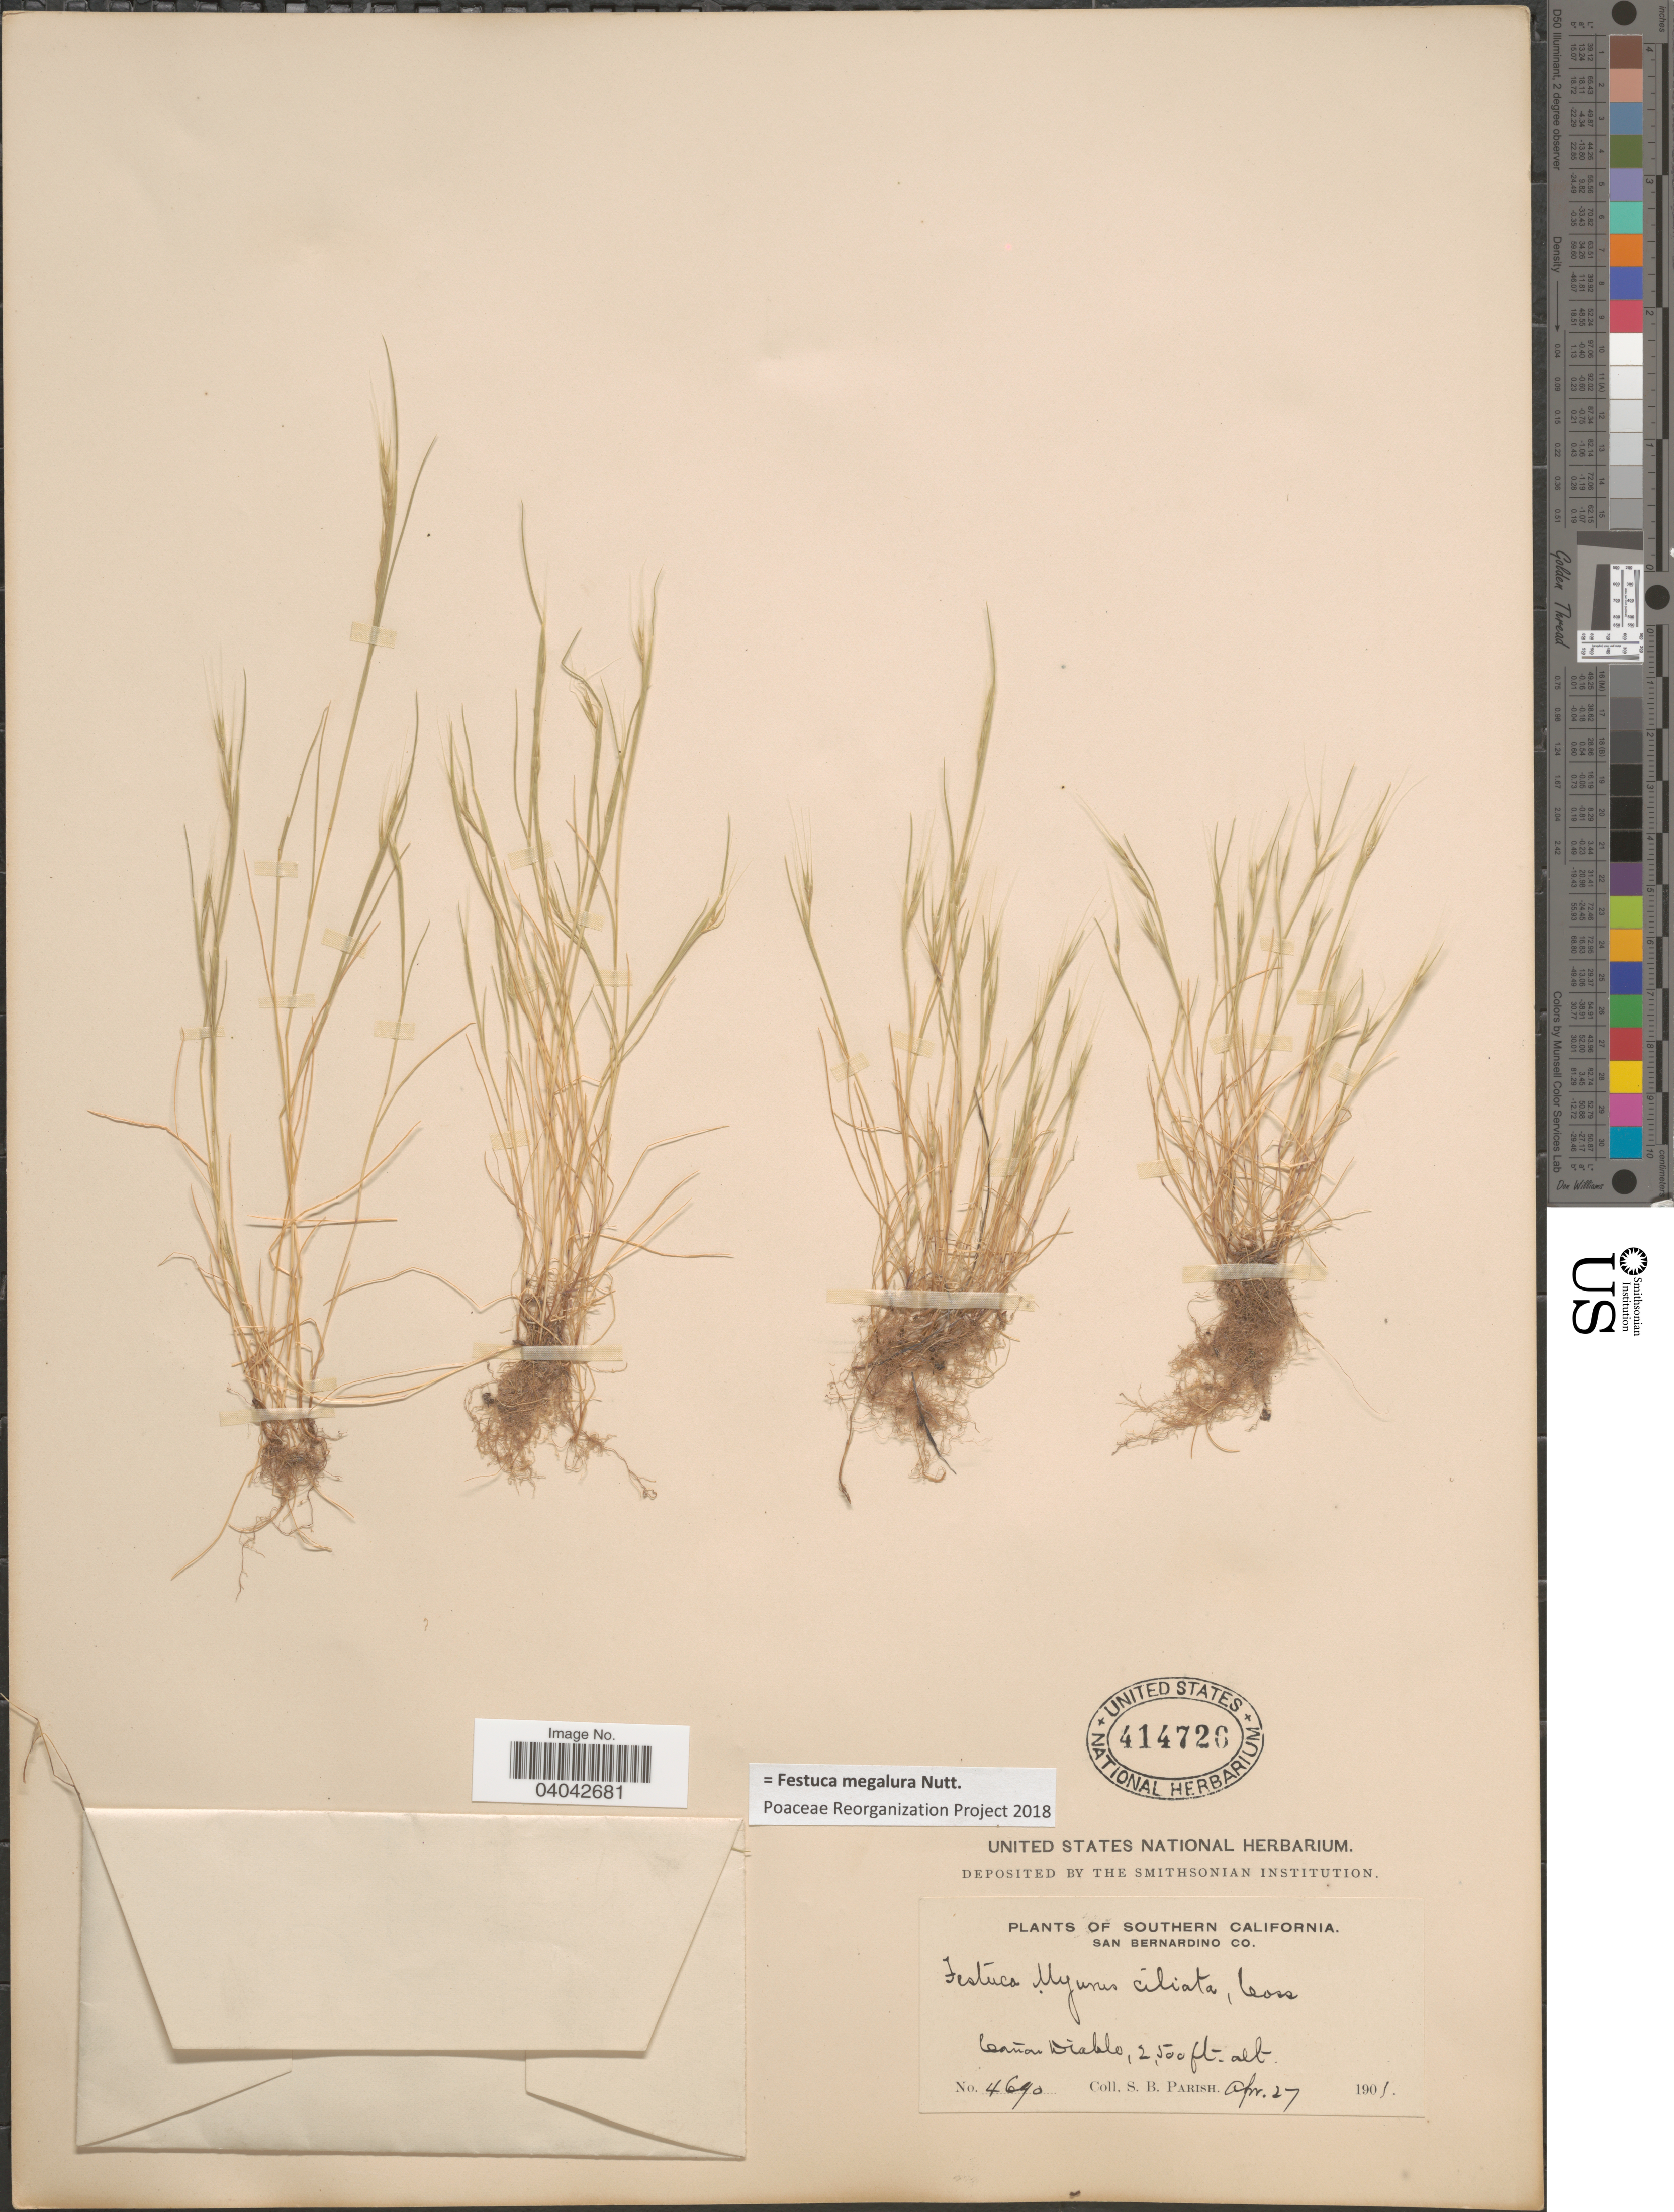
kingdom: Plantae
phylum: Tracheophyta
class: Liliopsida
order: Poales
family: Poaceae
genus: Festuca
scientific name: Festuca megalura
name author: Nutt.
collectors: S. B. Parish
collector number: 4690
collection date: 1901-04-27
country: United States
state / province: California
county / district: San Bernardino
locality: Southern California. San Bernardino Co. Cañon Diablo.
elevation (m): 762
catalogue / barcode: US 414726